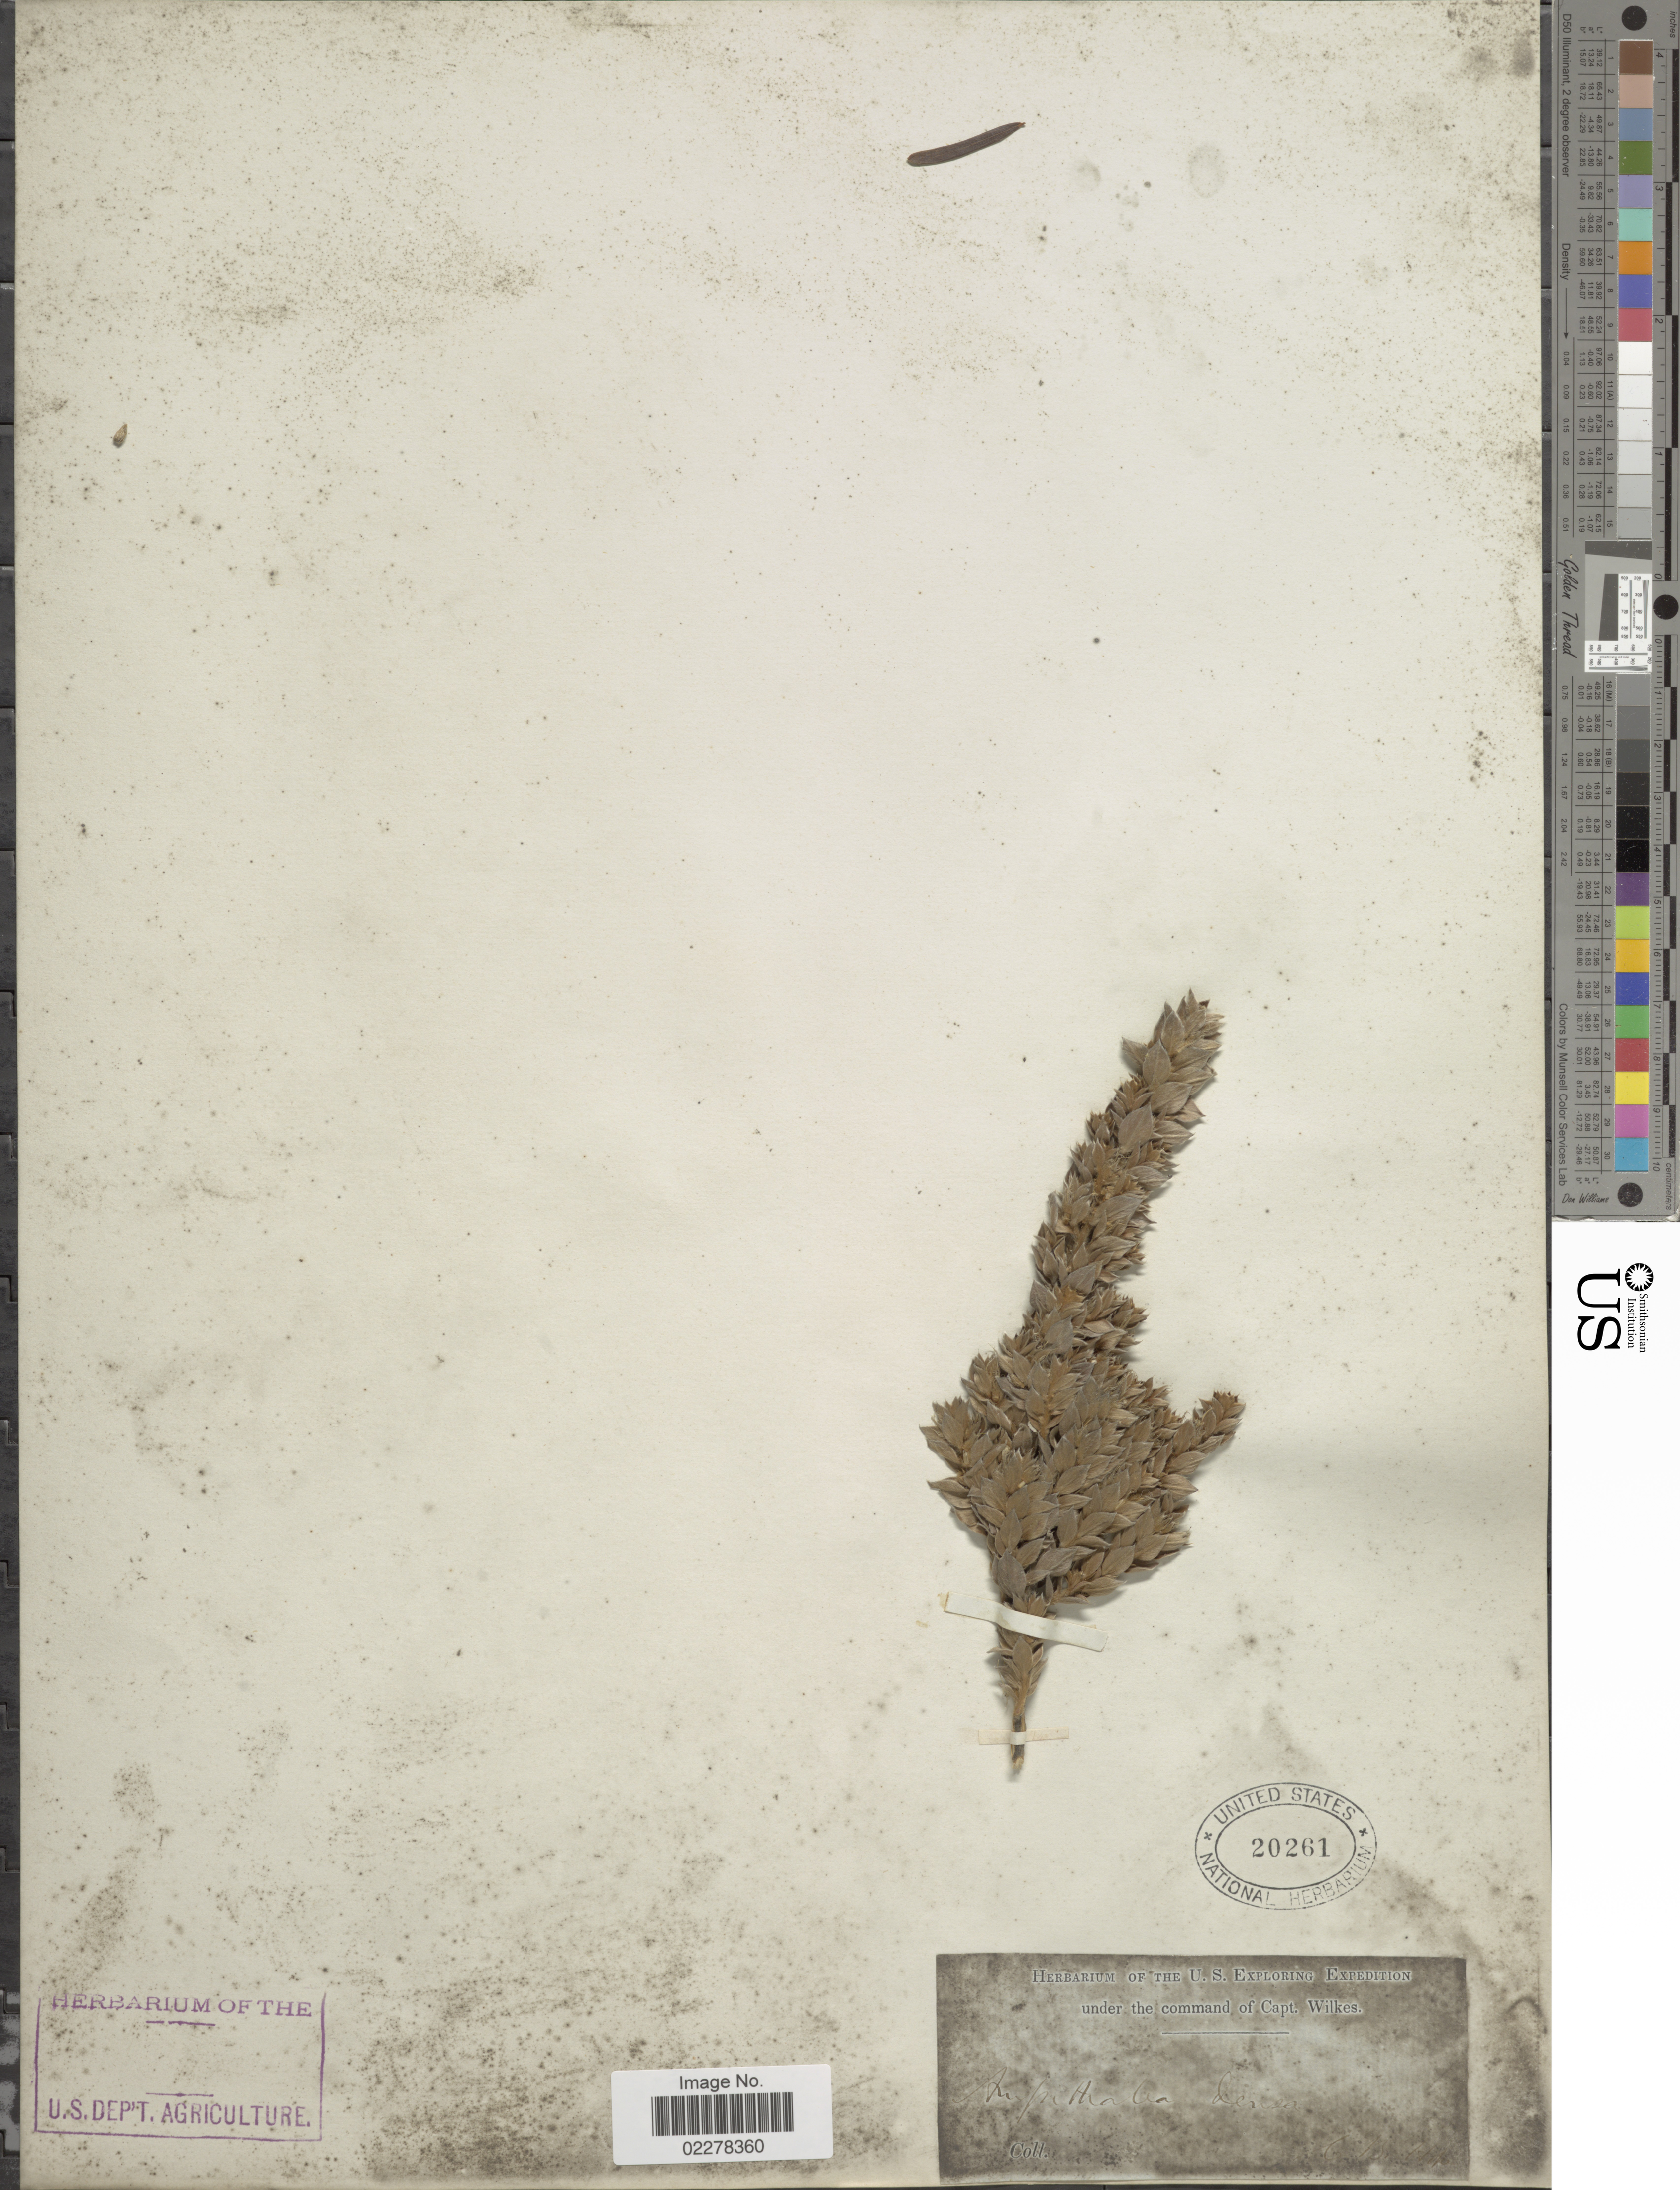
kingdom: Plantae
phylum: Tracheophyta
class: Magnoliopsida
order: Fabales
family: Fabaceae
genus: Amphithalea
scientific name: Amphithalea densa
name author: Eckl. & Zeyh.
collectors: Wilkes Explor. Exped.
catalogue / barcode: US 20261